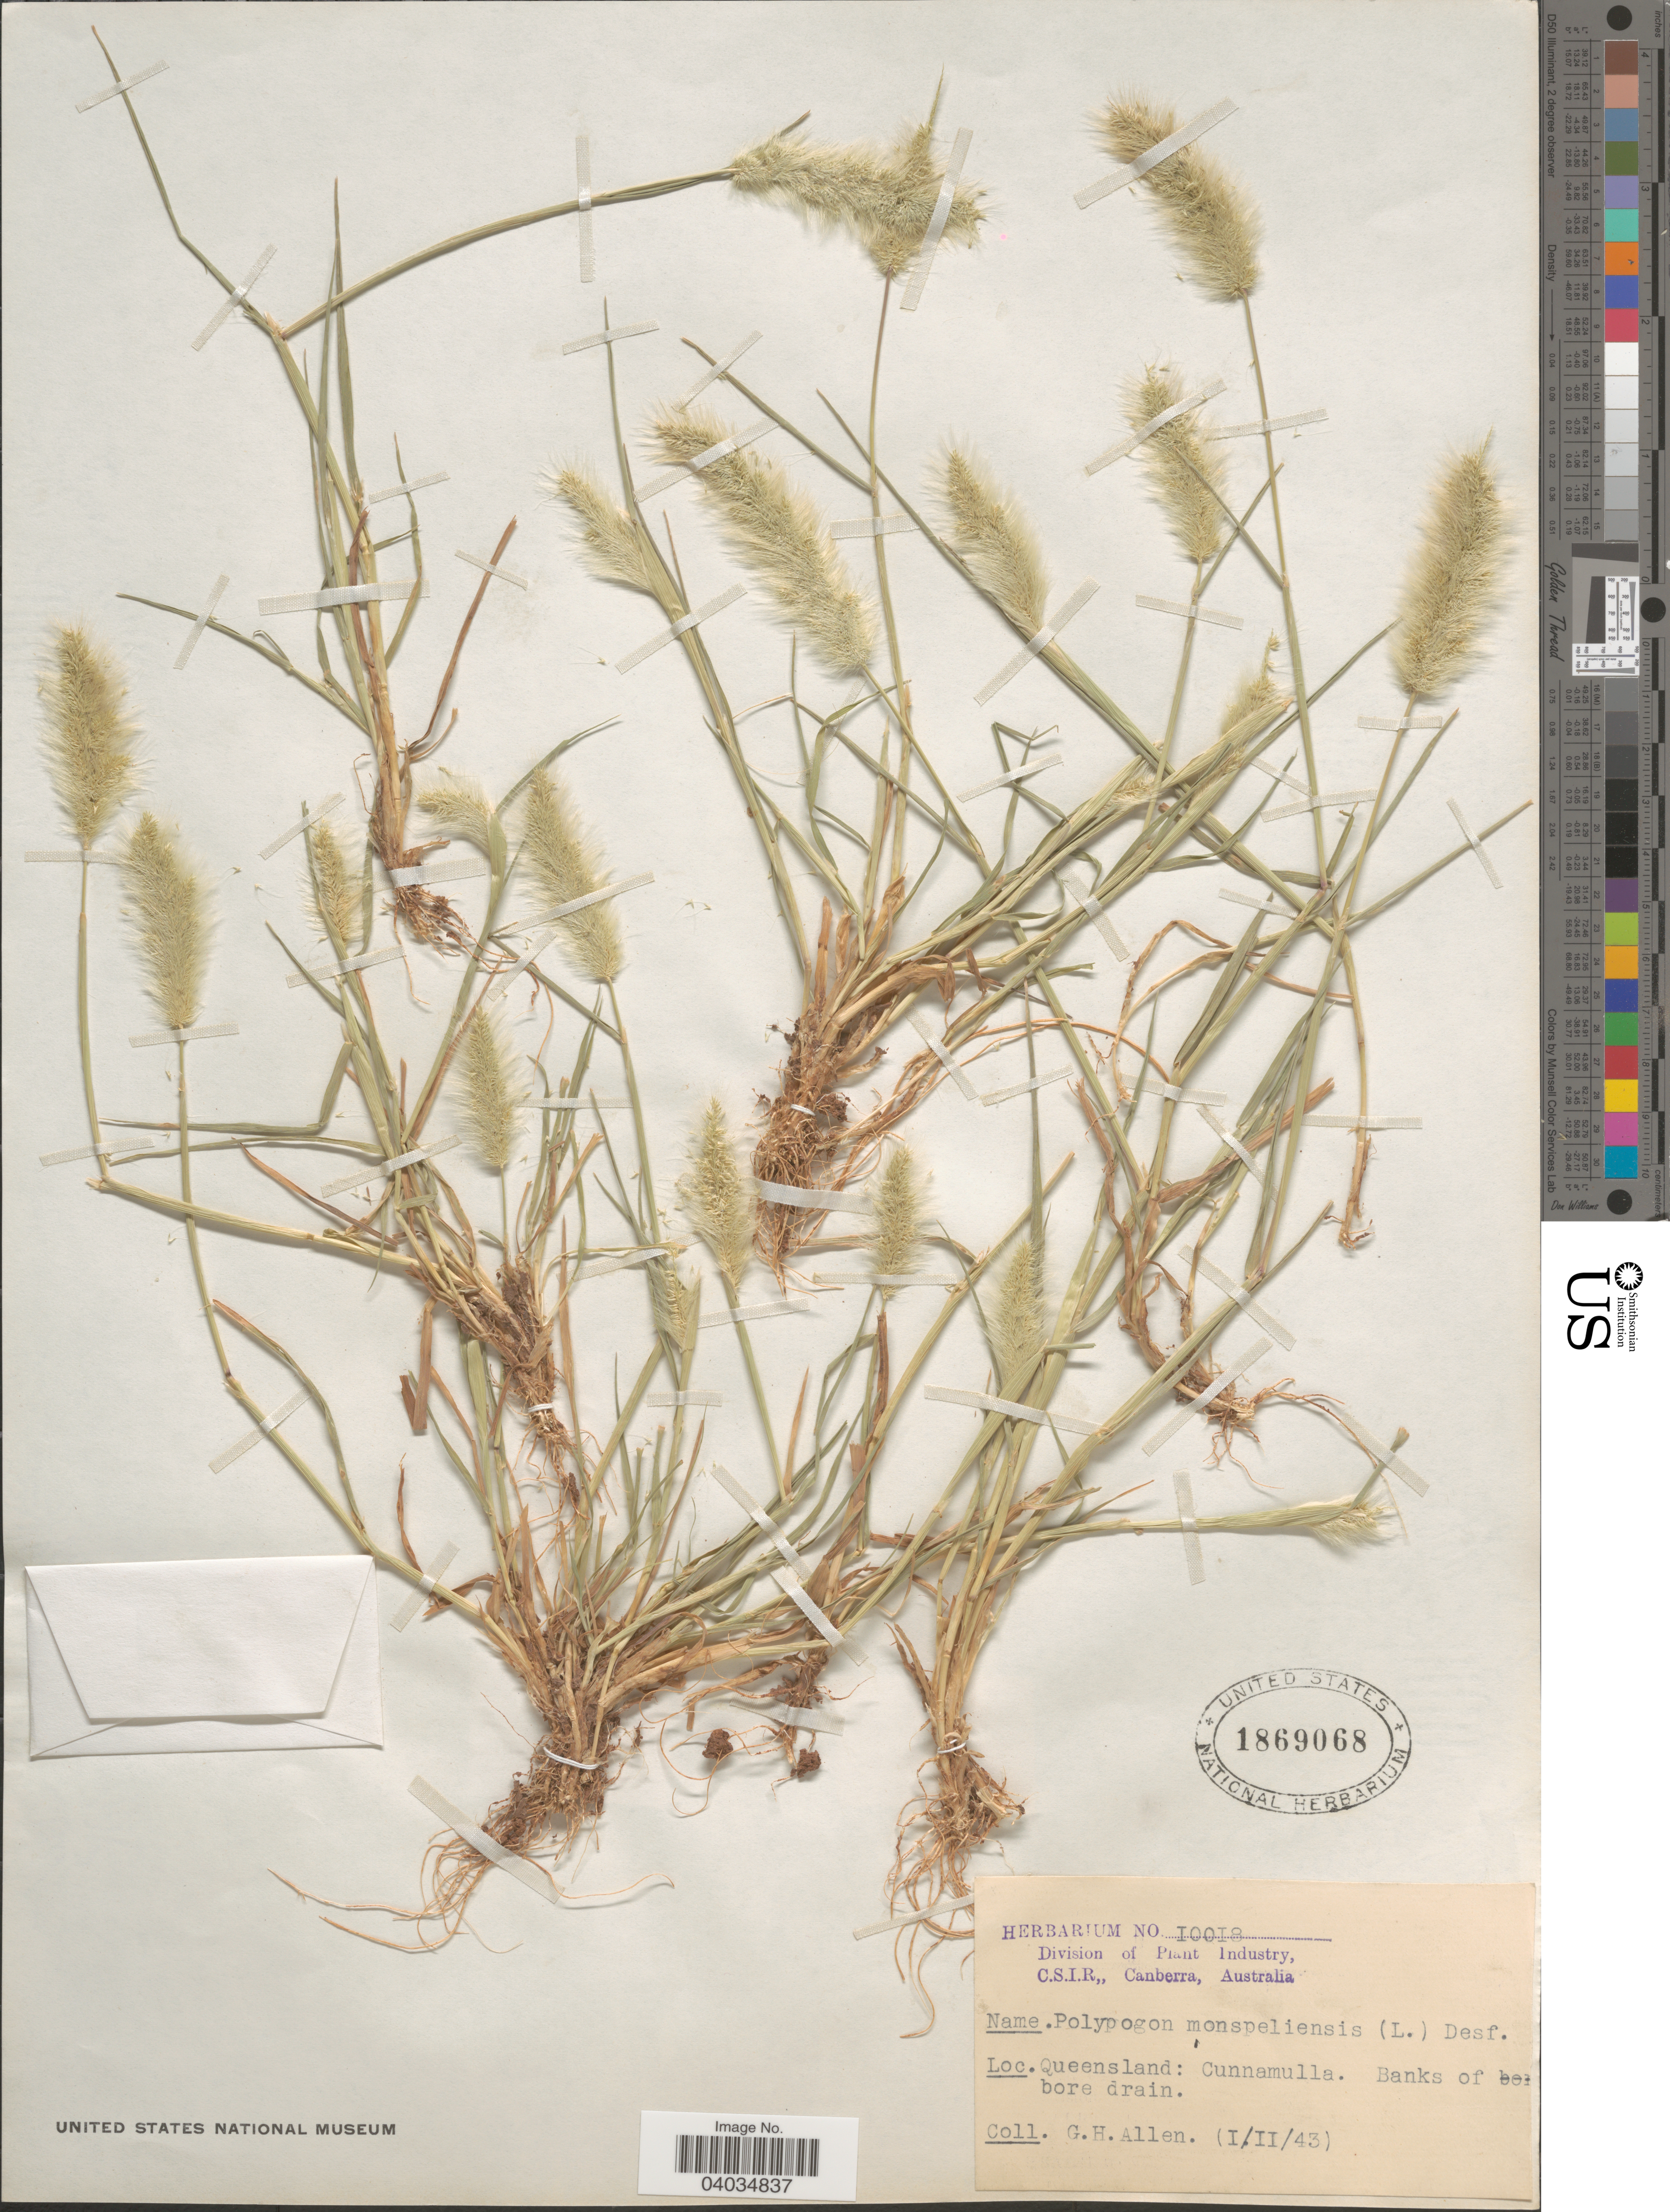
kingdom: Plantae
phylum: Tracheophyta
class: Liliopsida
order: Poales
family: Poaceae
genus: Polypogon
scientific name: Polypogon monspeliensis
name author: (L.) Desf.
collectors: G. Allen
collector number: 10018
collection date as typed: Transcribed d/m/y: 1/2/43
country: Australia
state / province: Queensland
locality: Cunnamulla.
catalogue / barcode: US 1869068